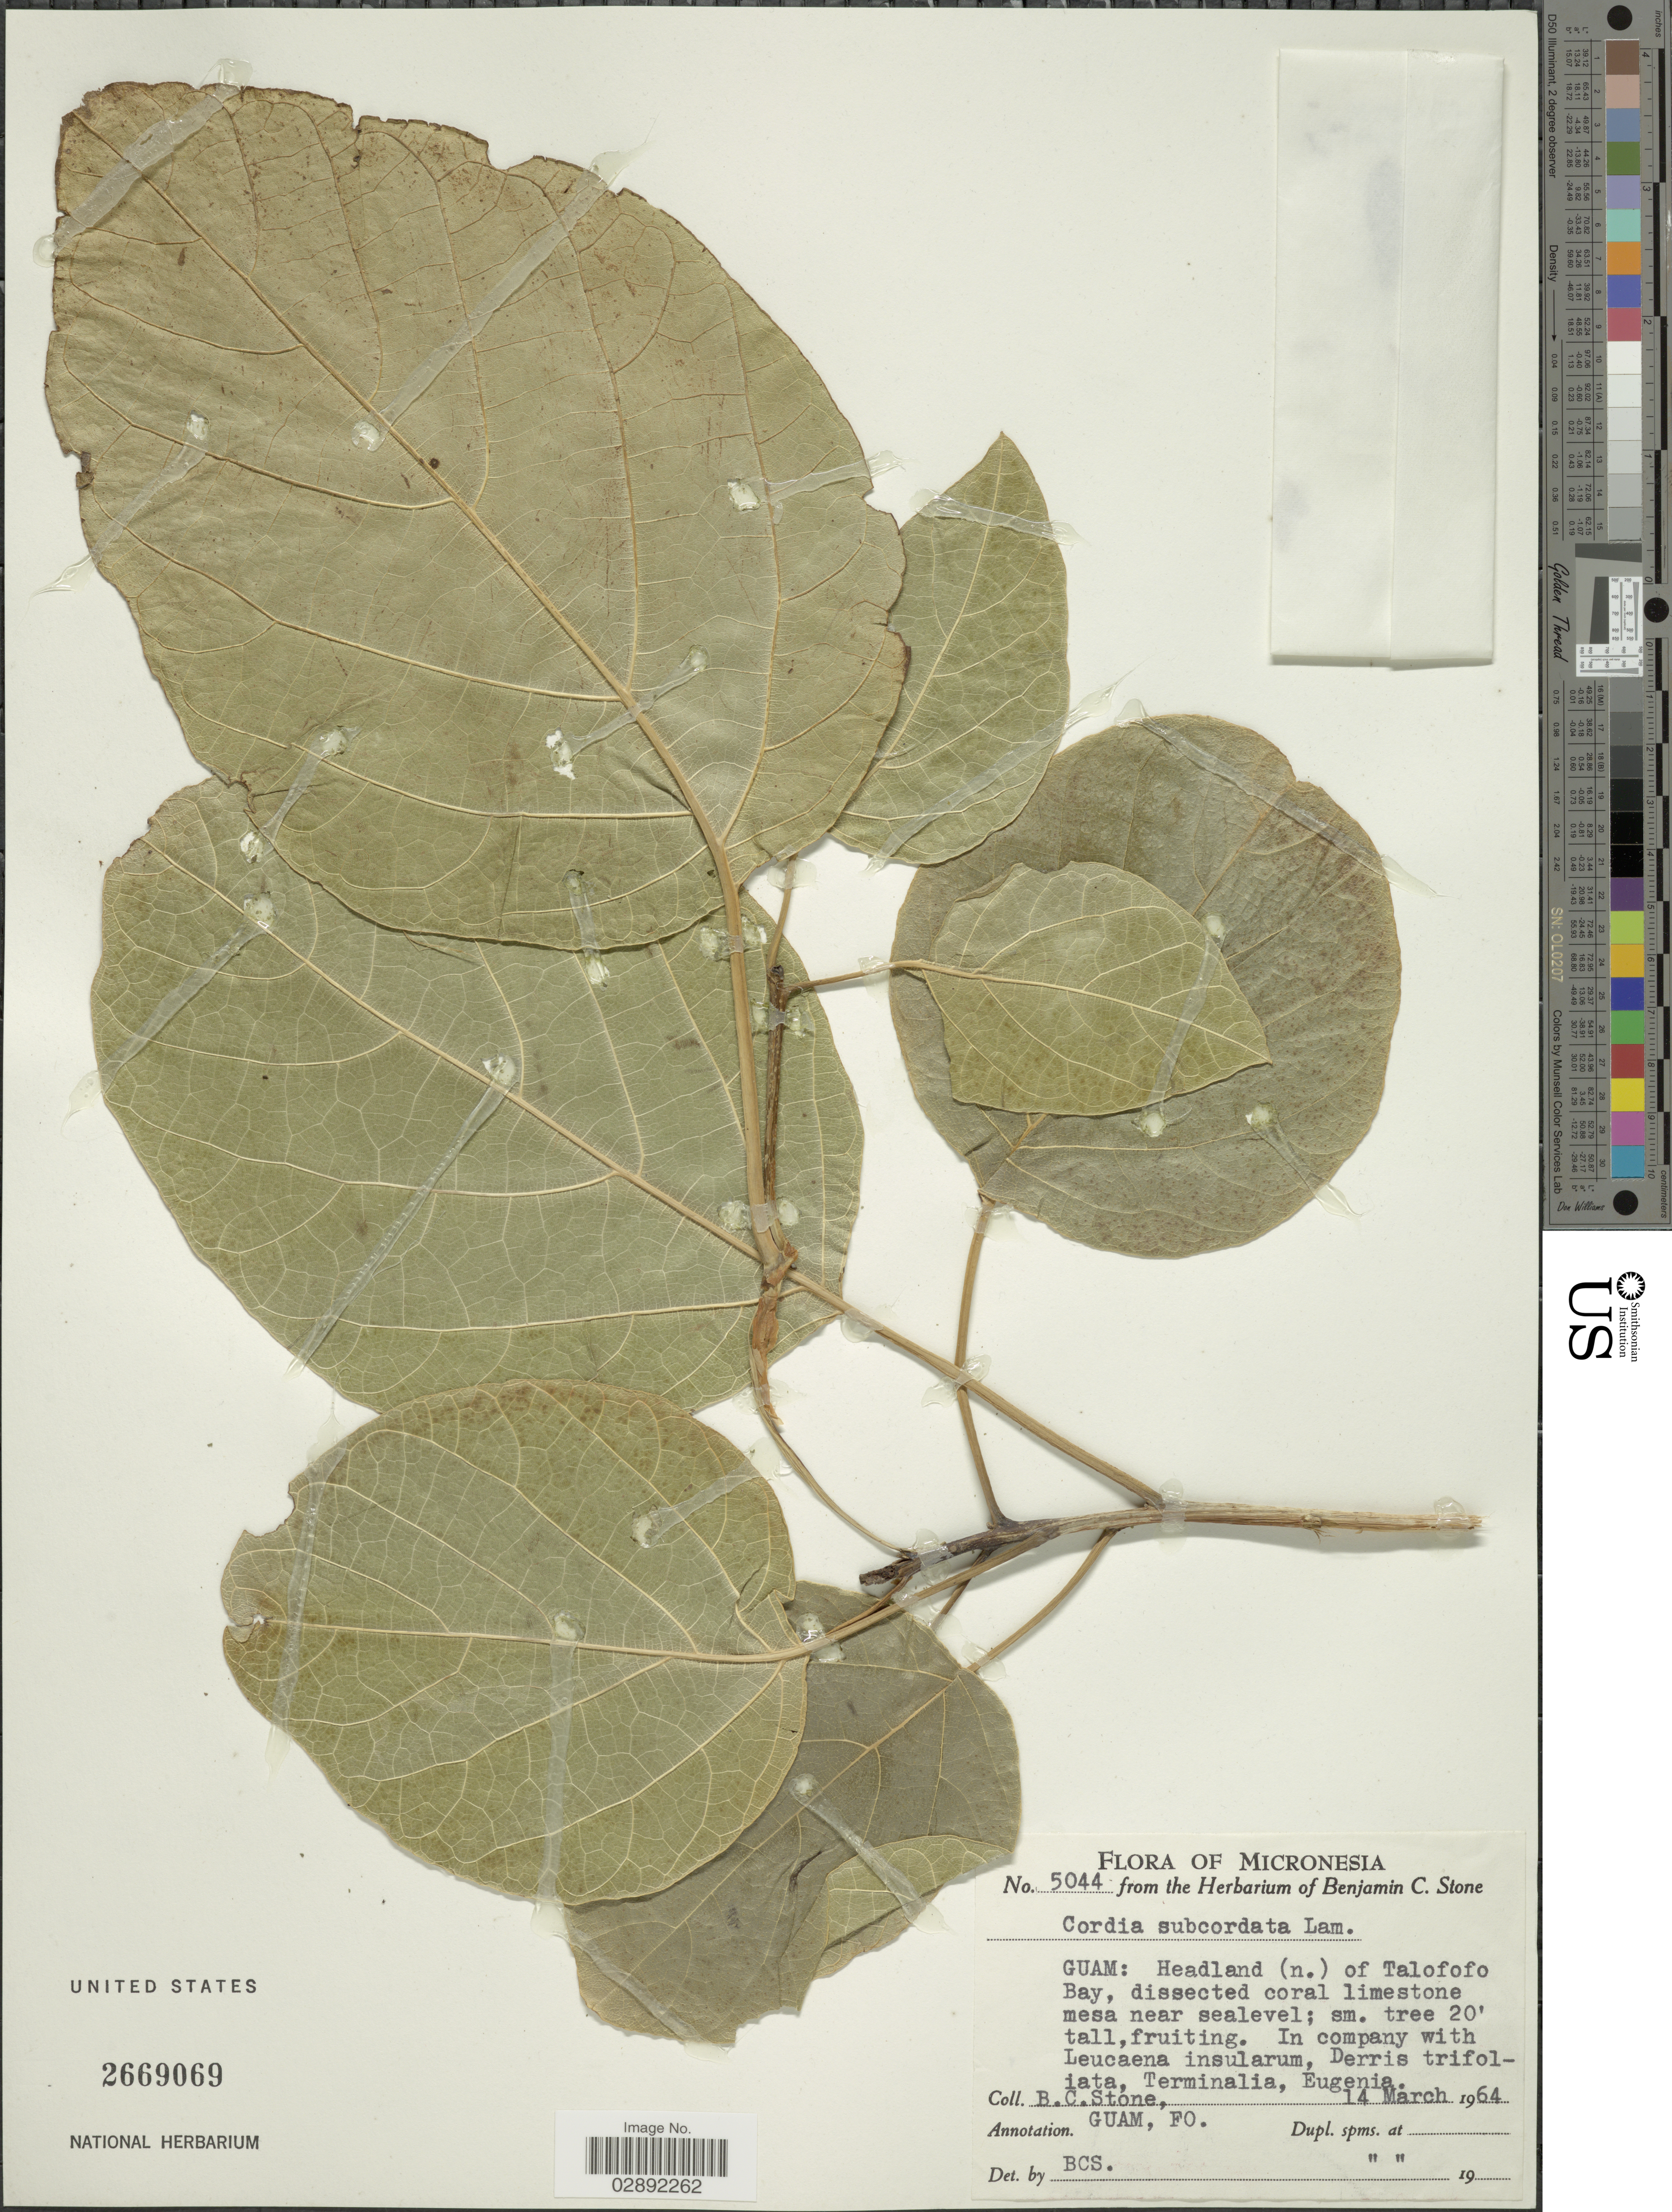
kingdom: Plantae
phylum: Tracheophyta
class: Magnoliopsida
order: Boraginales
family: Cordiaceae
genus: Cordia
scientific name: Cordia subcordata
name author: Lam.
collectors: B. C. Stone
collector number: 5044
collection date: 1964-03-14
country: Guam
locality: Headland (n.) of Talofofo Bay. FO. Micronesia.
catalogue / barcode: US 2669069